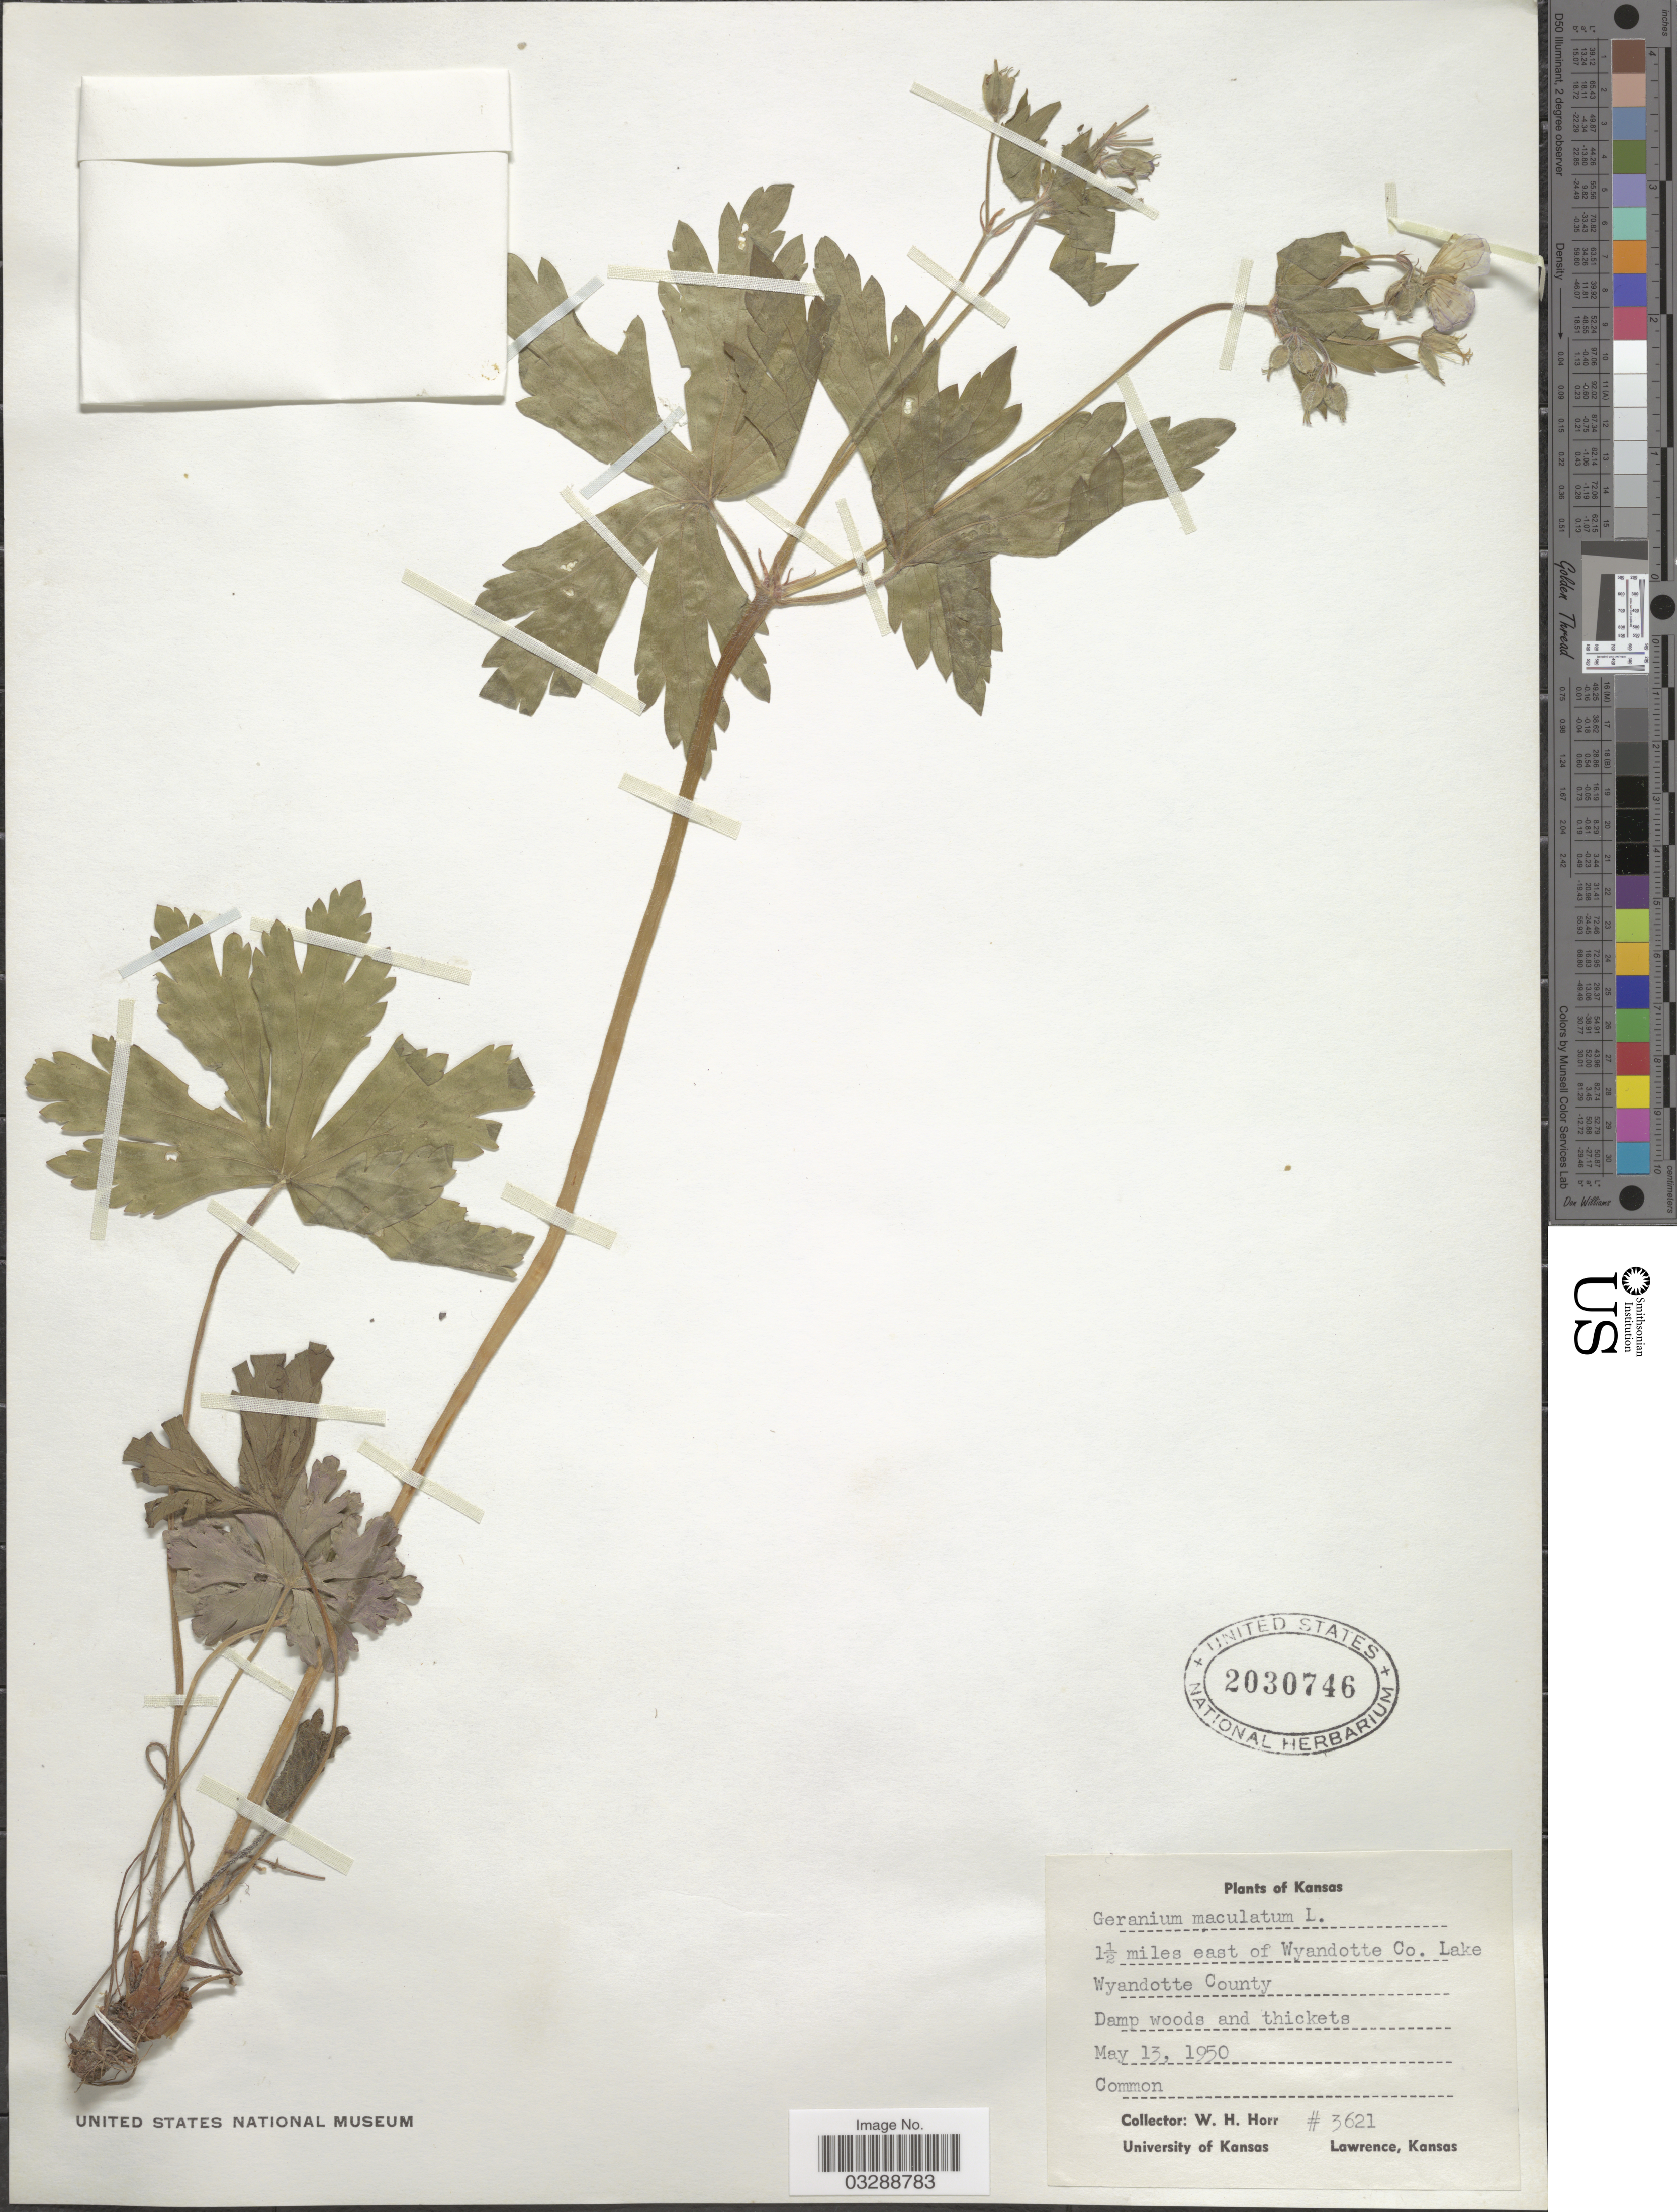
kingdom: Plantae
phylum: Tracheophyta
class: Magnoliopsida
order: Geraniales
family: Geraniaceae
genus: Geranium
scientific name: Geranium maculatum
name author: L.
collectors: W. H. Horr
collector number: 3621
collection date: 1950-05-13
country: United States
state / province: Kansas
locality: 1½ miles east of Wyandotte Co. Lake Wyandotte County.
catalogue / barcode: US 2030746